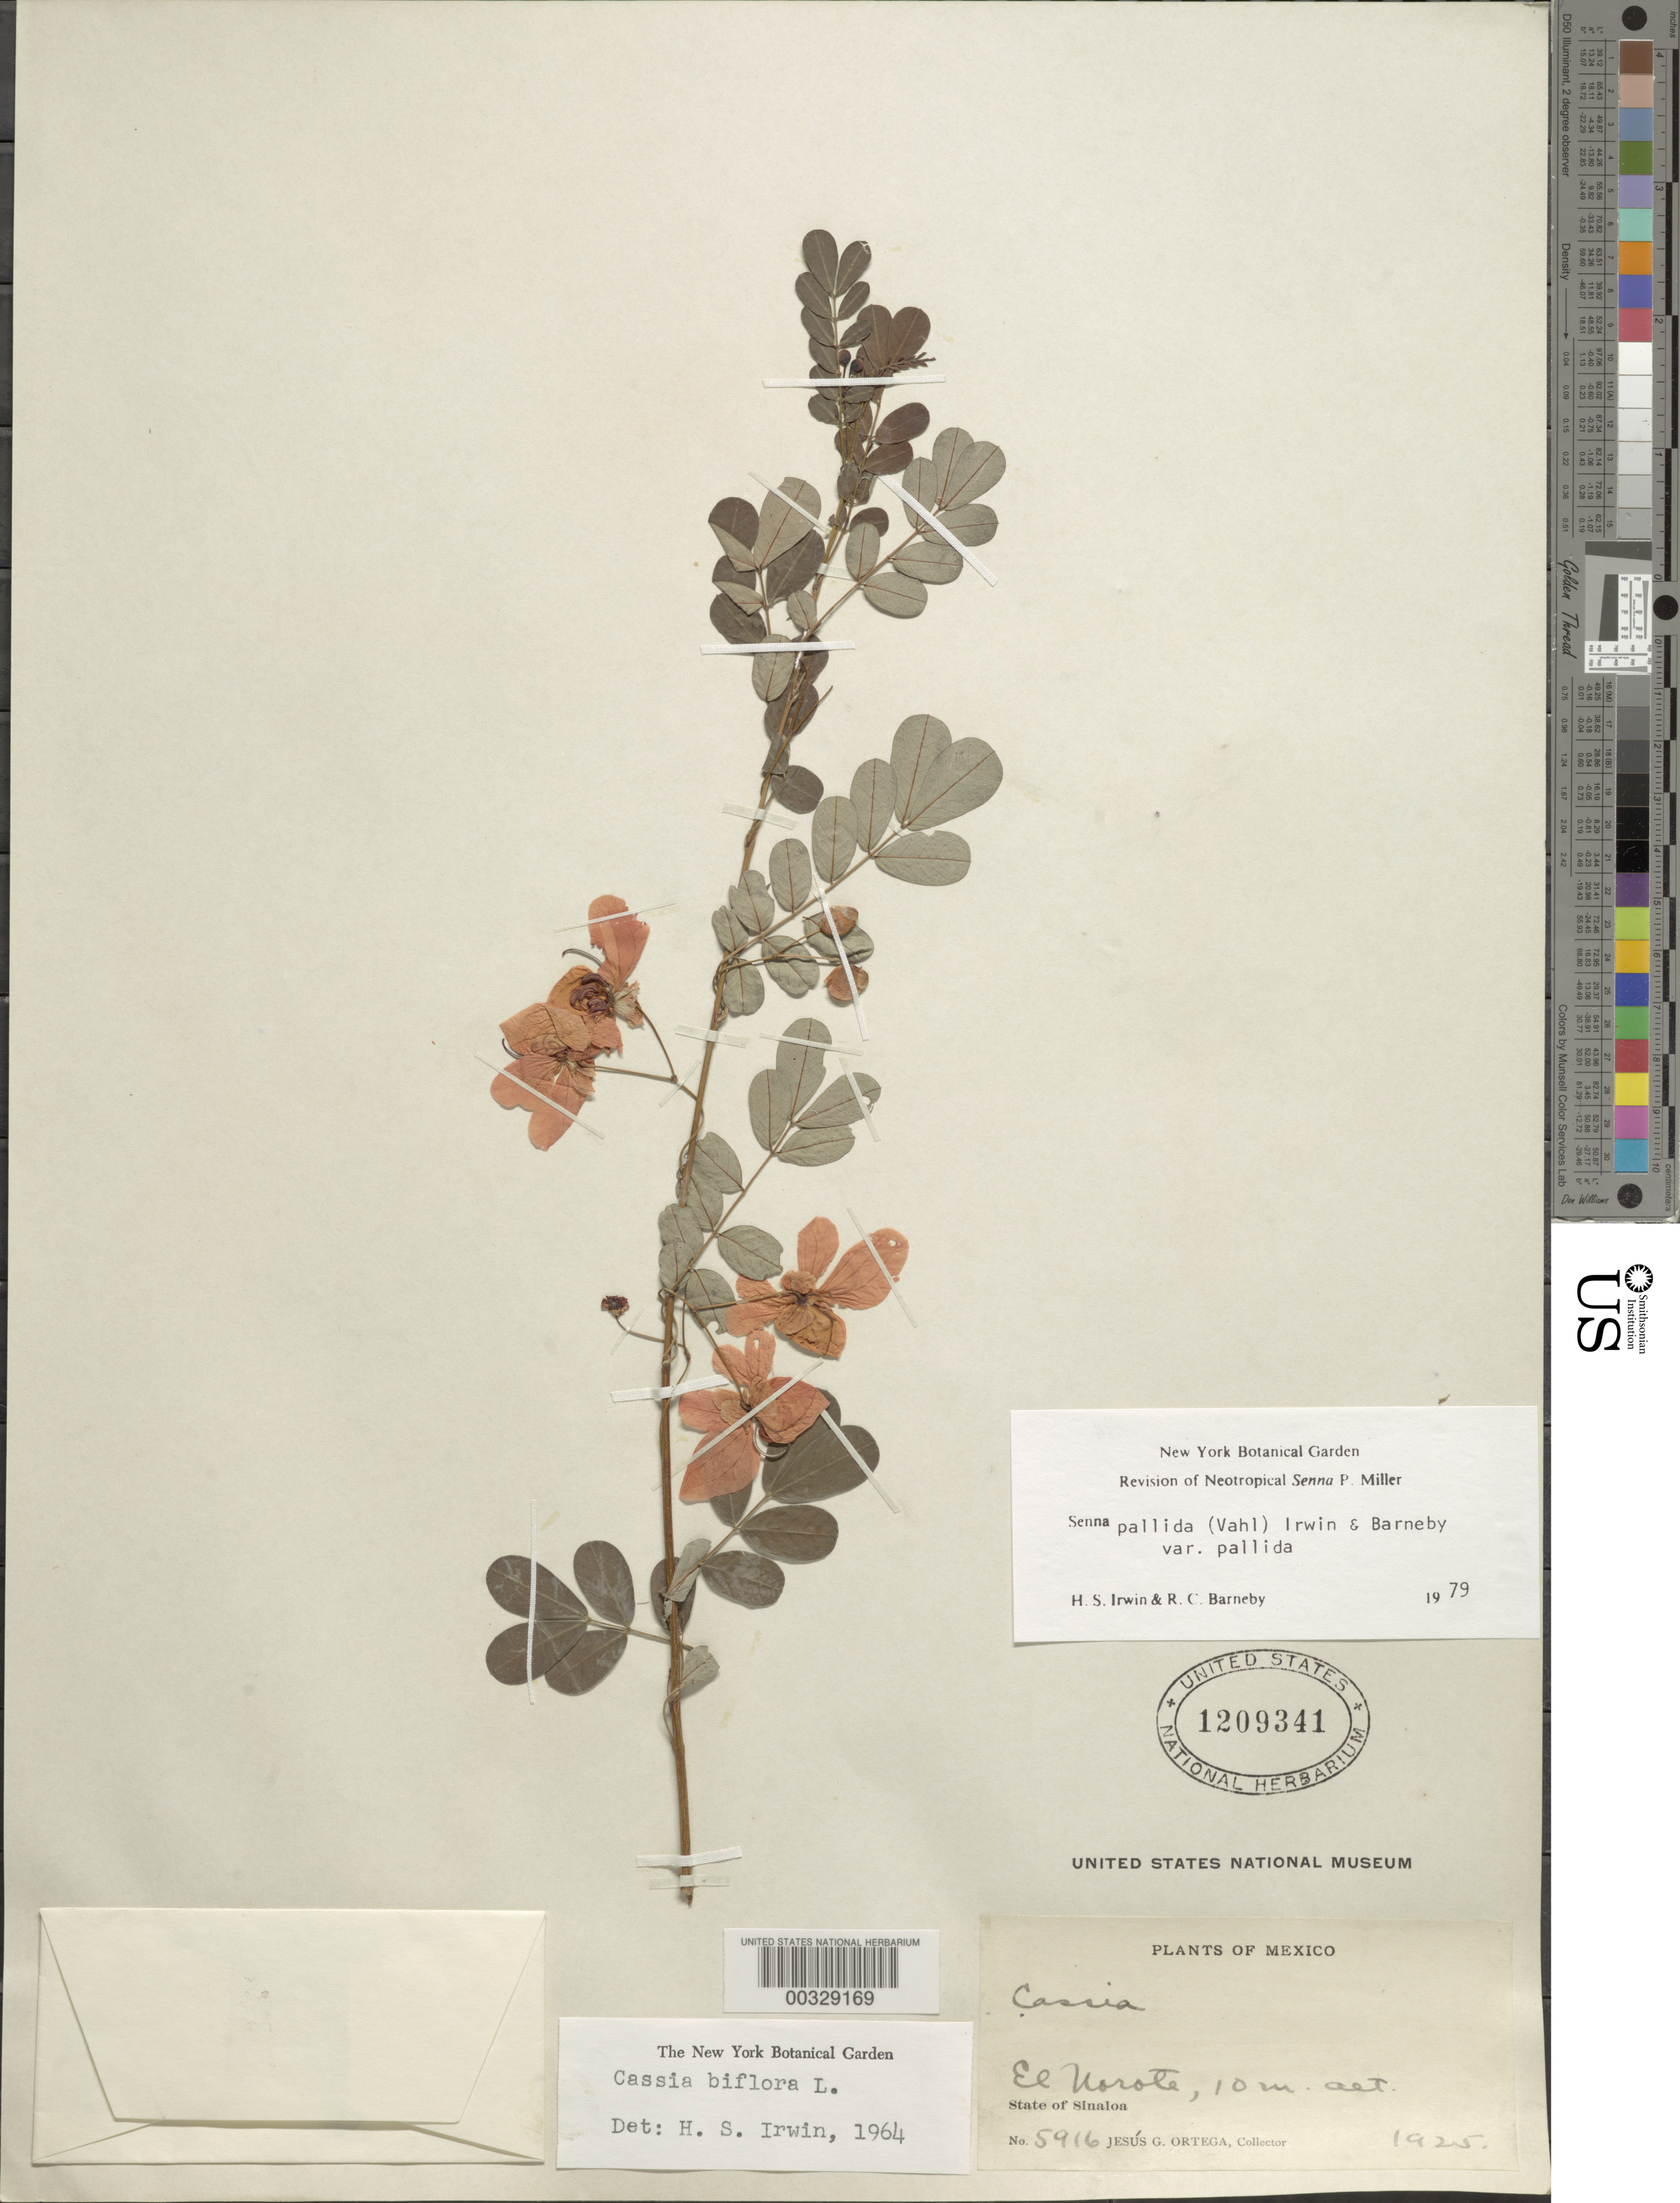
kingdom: Plantae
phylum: Tracheophyta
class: Magnoliopsida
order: Fabales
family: Fabaceae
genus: Senna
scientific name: Senna pallida var. pallida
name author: (Vahl) H.S. Irwin & Barneby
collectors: J. Ortega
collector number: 5916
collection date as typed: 1925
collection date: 1925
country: Mexico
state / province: Sinaloa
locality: El norote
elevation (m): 10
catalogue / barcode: US 1209341